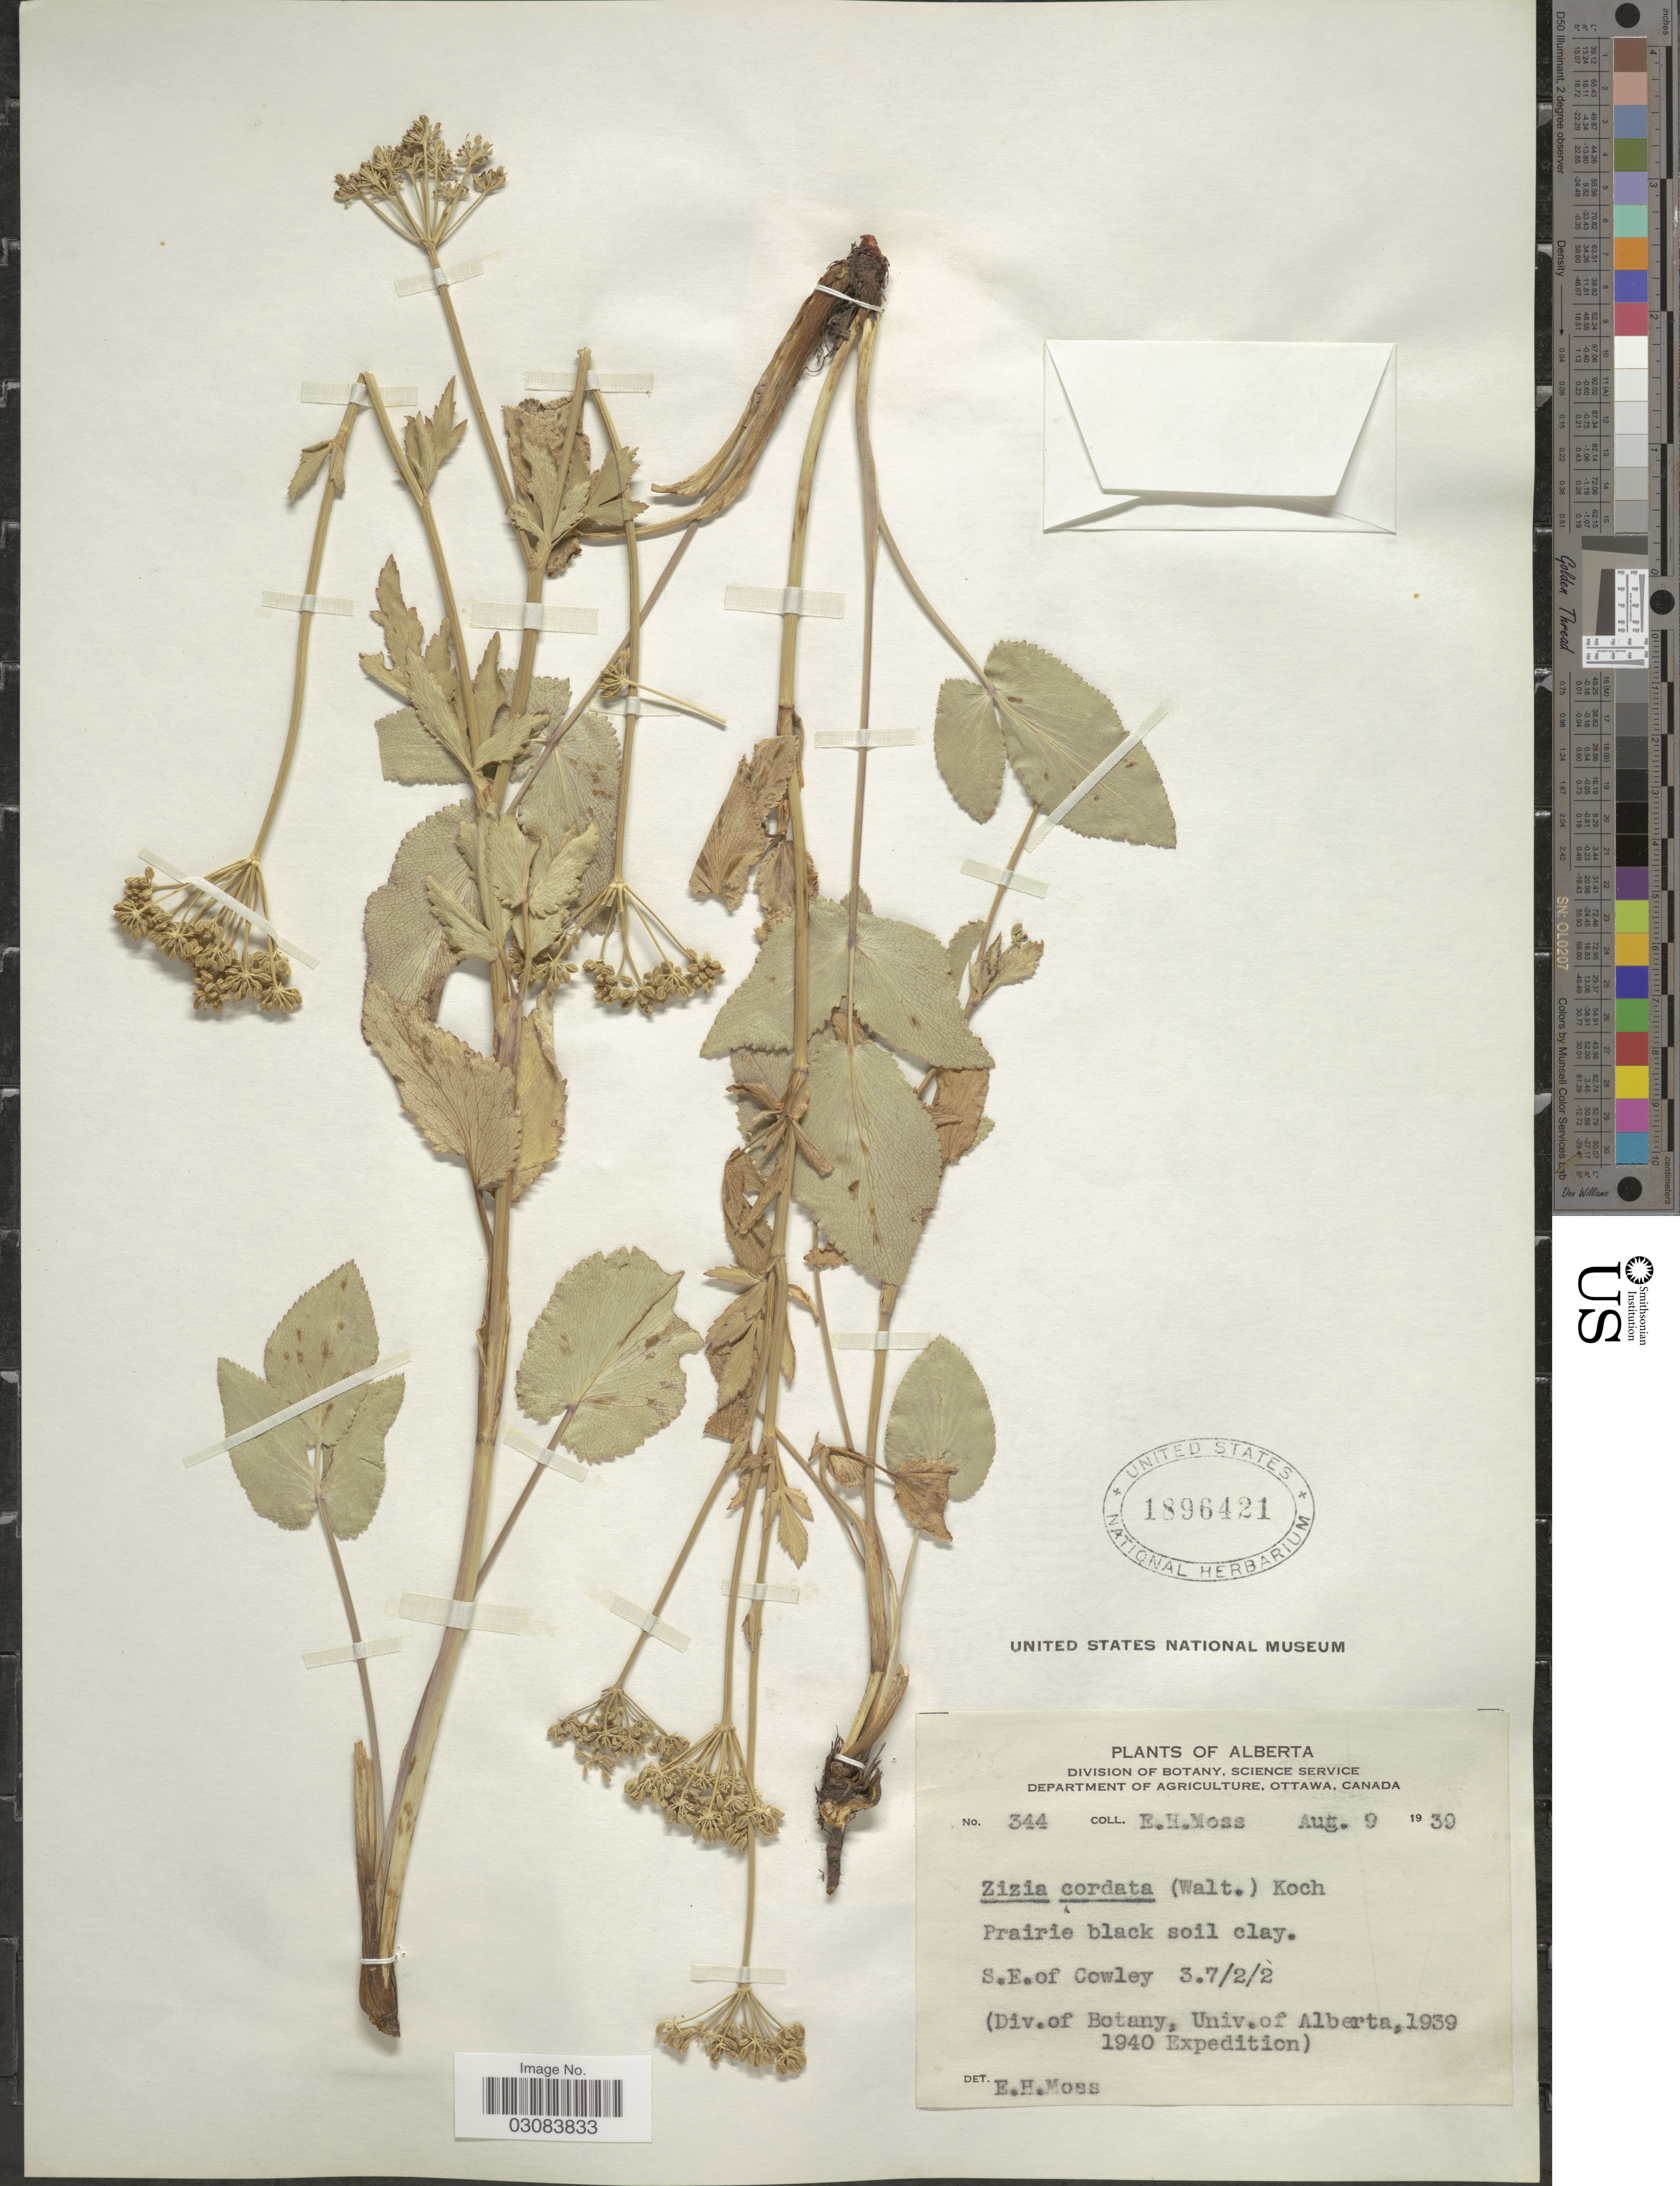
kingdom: Plantae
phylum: Tracheophyta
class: Magnoliopsida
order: Apiales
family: Apiaceae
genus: Zizia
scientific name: Zizia aptera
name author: (A. Gray) Fernald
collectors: E. Moss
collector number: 344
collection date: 1939-08-09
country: Canada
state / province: Alberta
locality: S.E. of Cowley.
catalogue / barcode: US 1896421